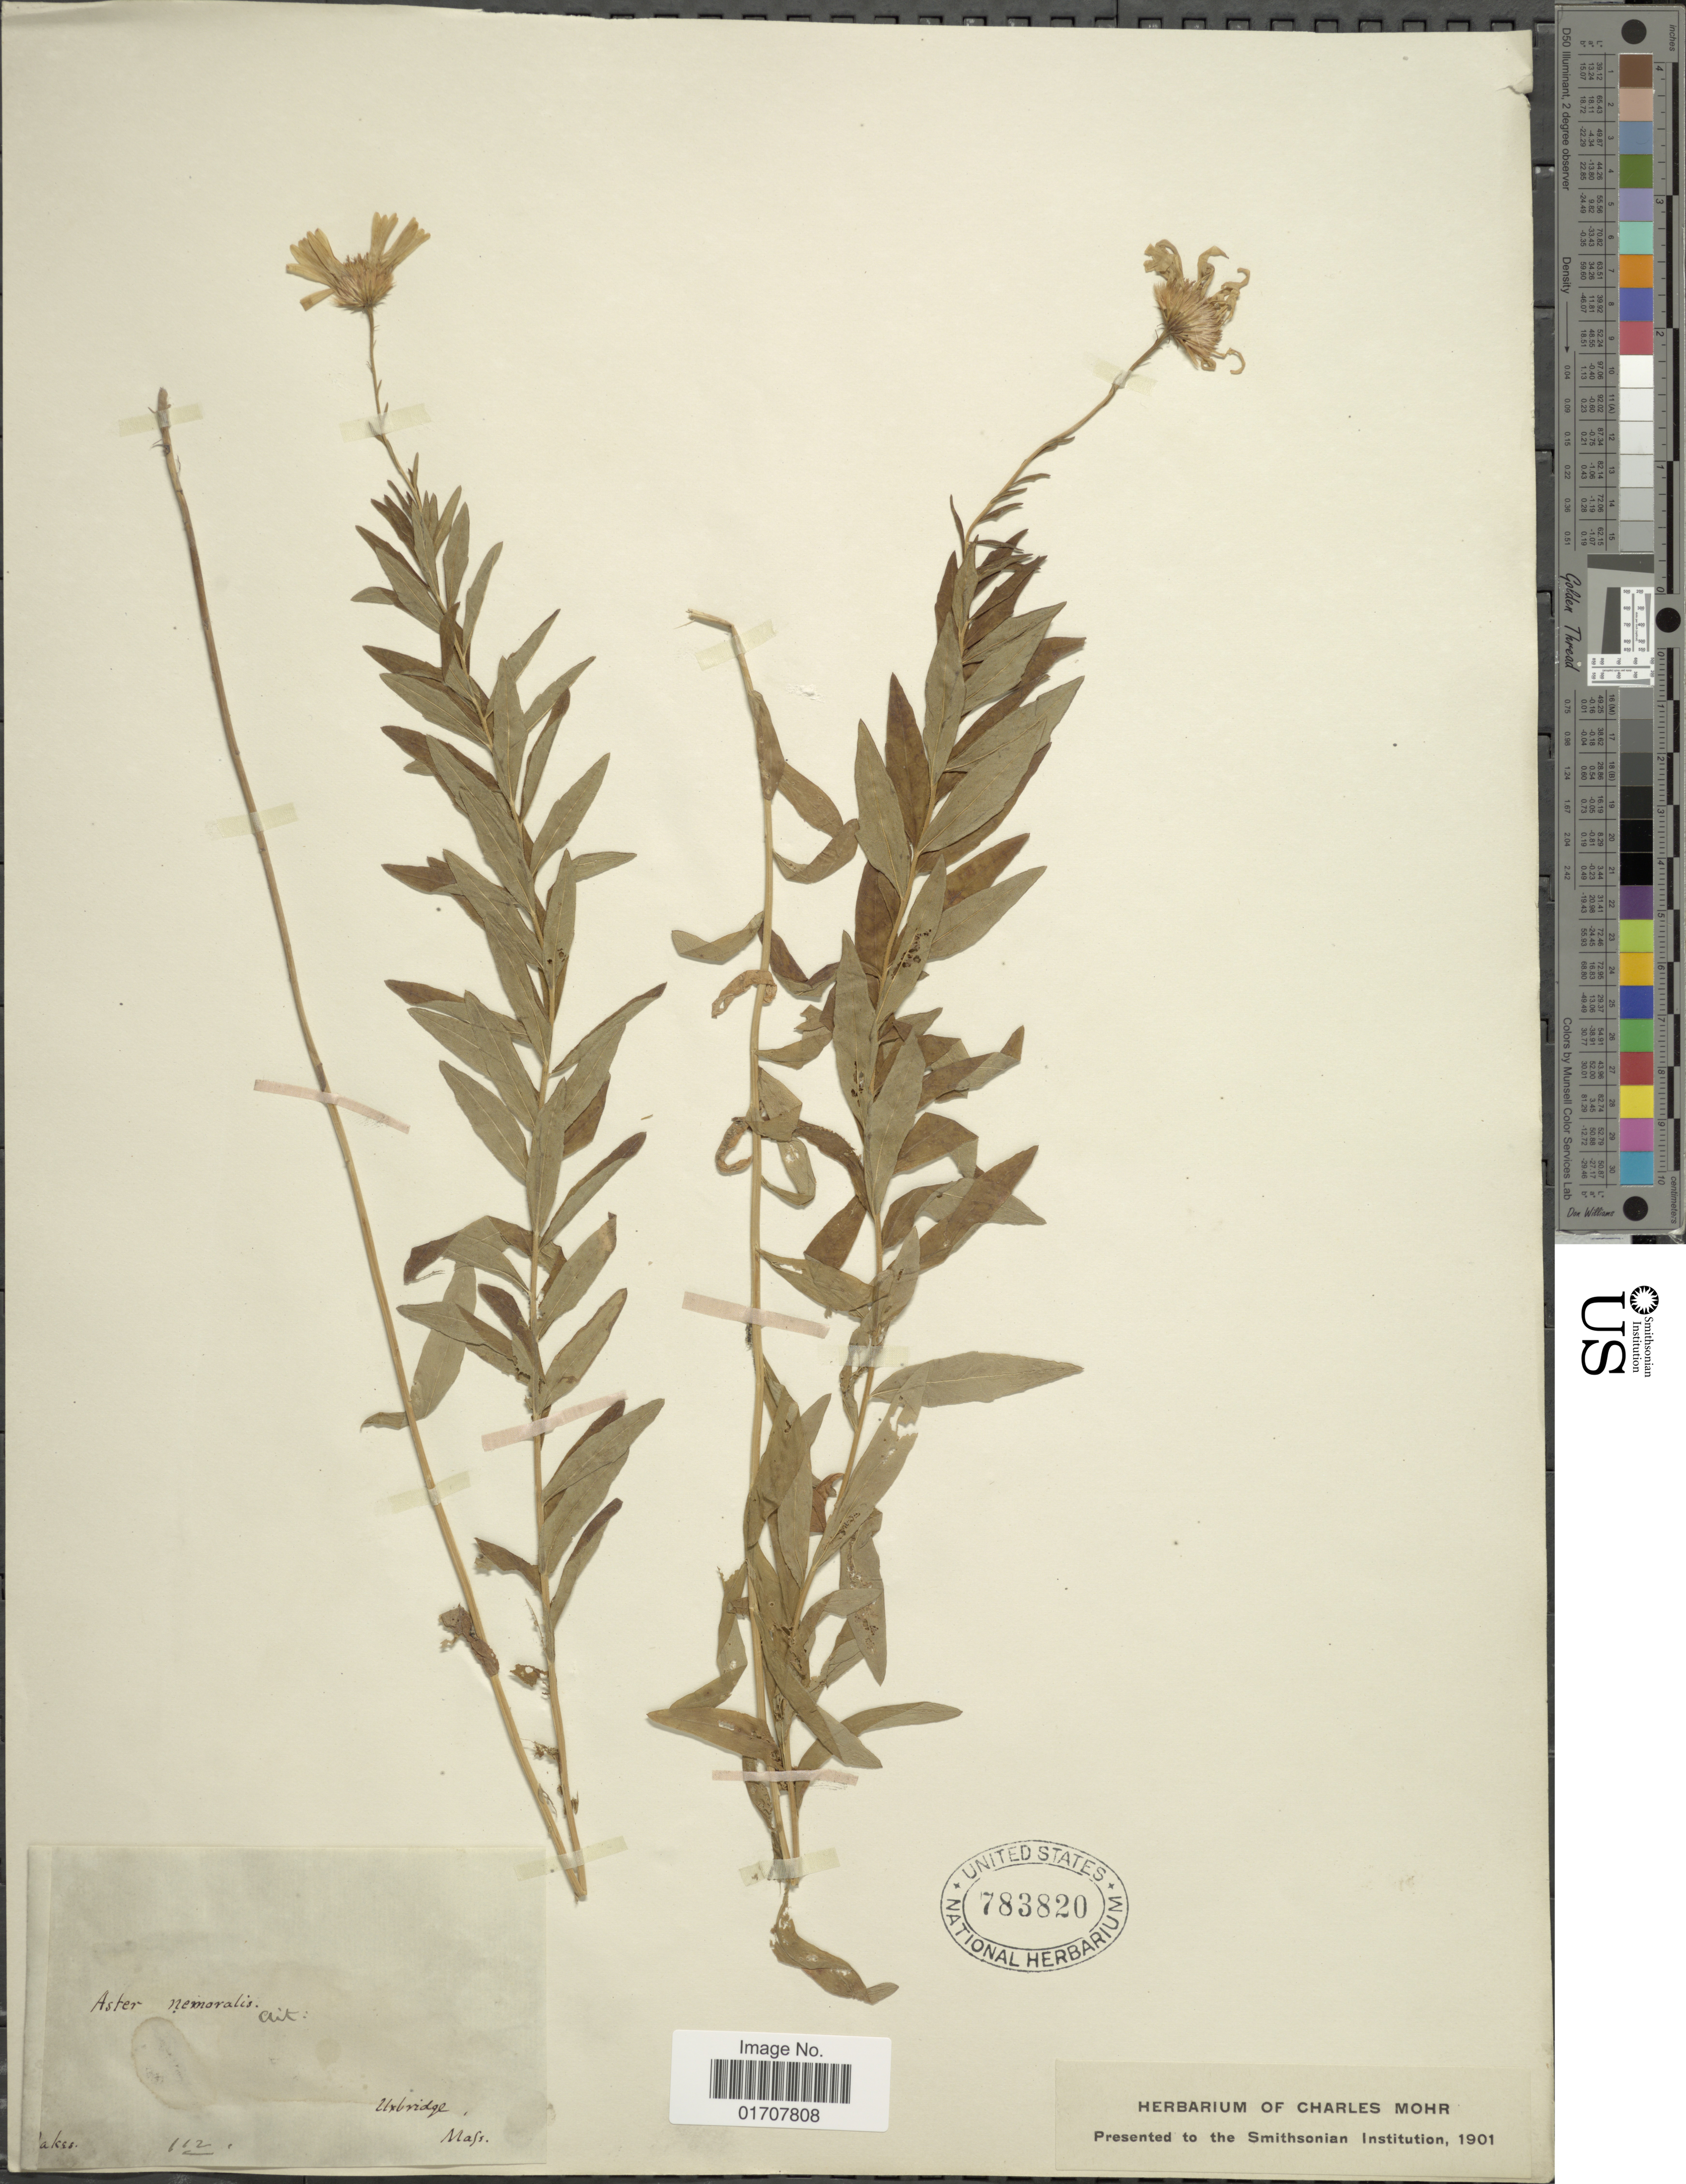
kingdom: Plantae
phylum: Tracheophyta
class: Magnoliopsida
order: Asterales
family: Asteraceae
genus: Oclemena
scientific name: Oclemena nemoralis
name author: (Aiton) Greene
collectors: -. Oakes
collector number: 112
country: United States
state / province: Massachusetts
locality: Uxbridge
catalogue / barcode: US 783820